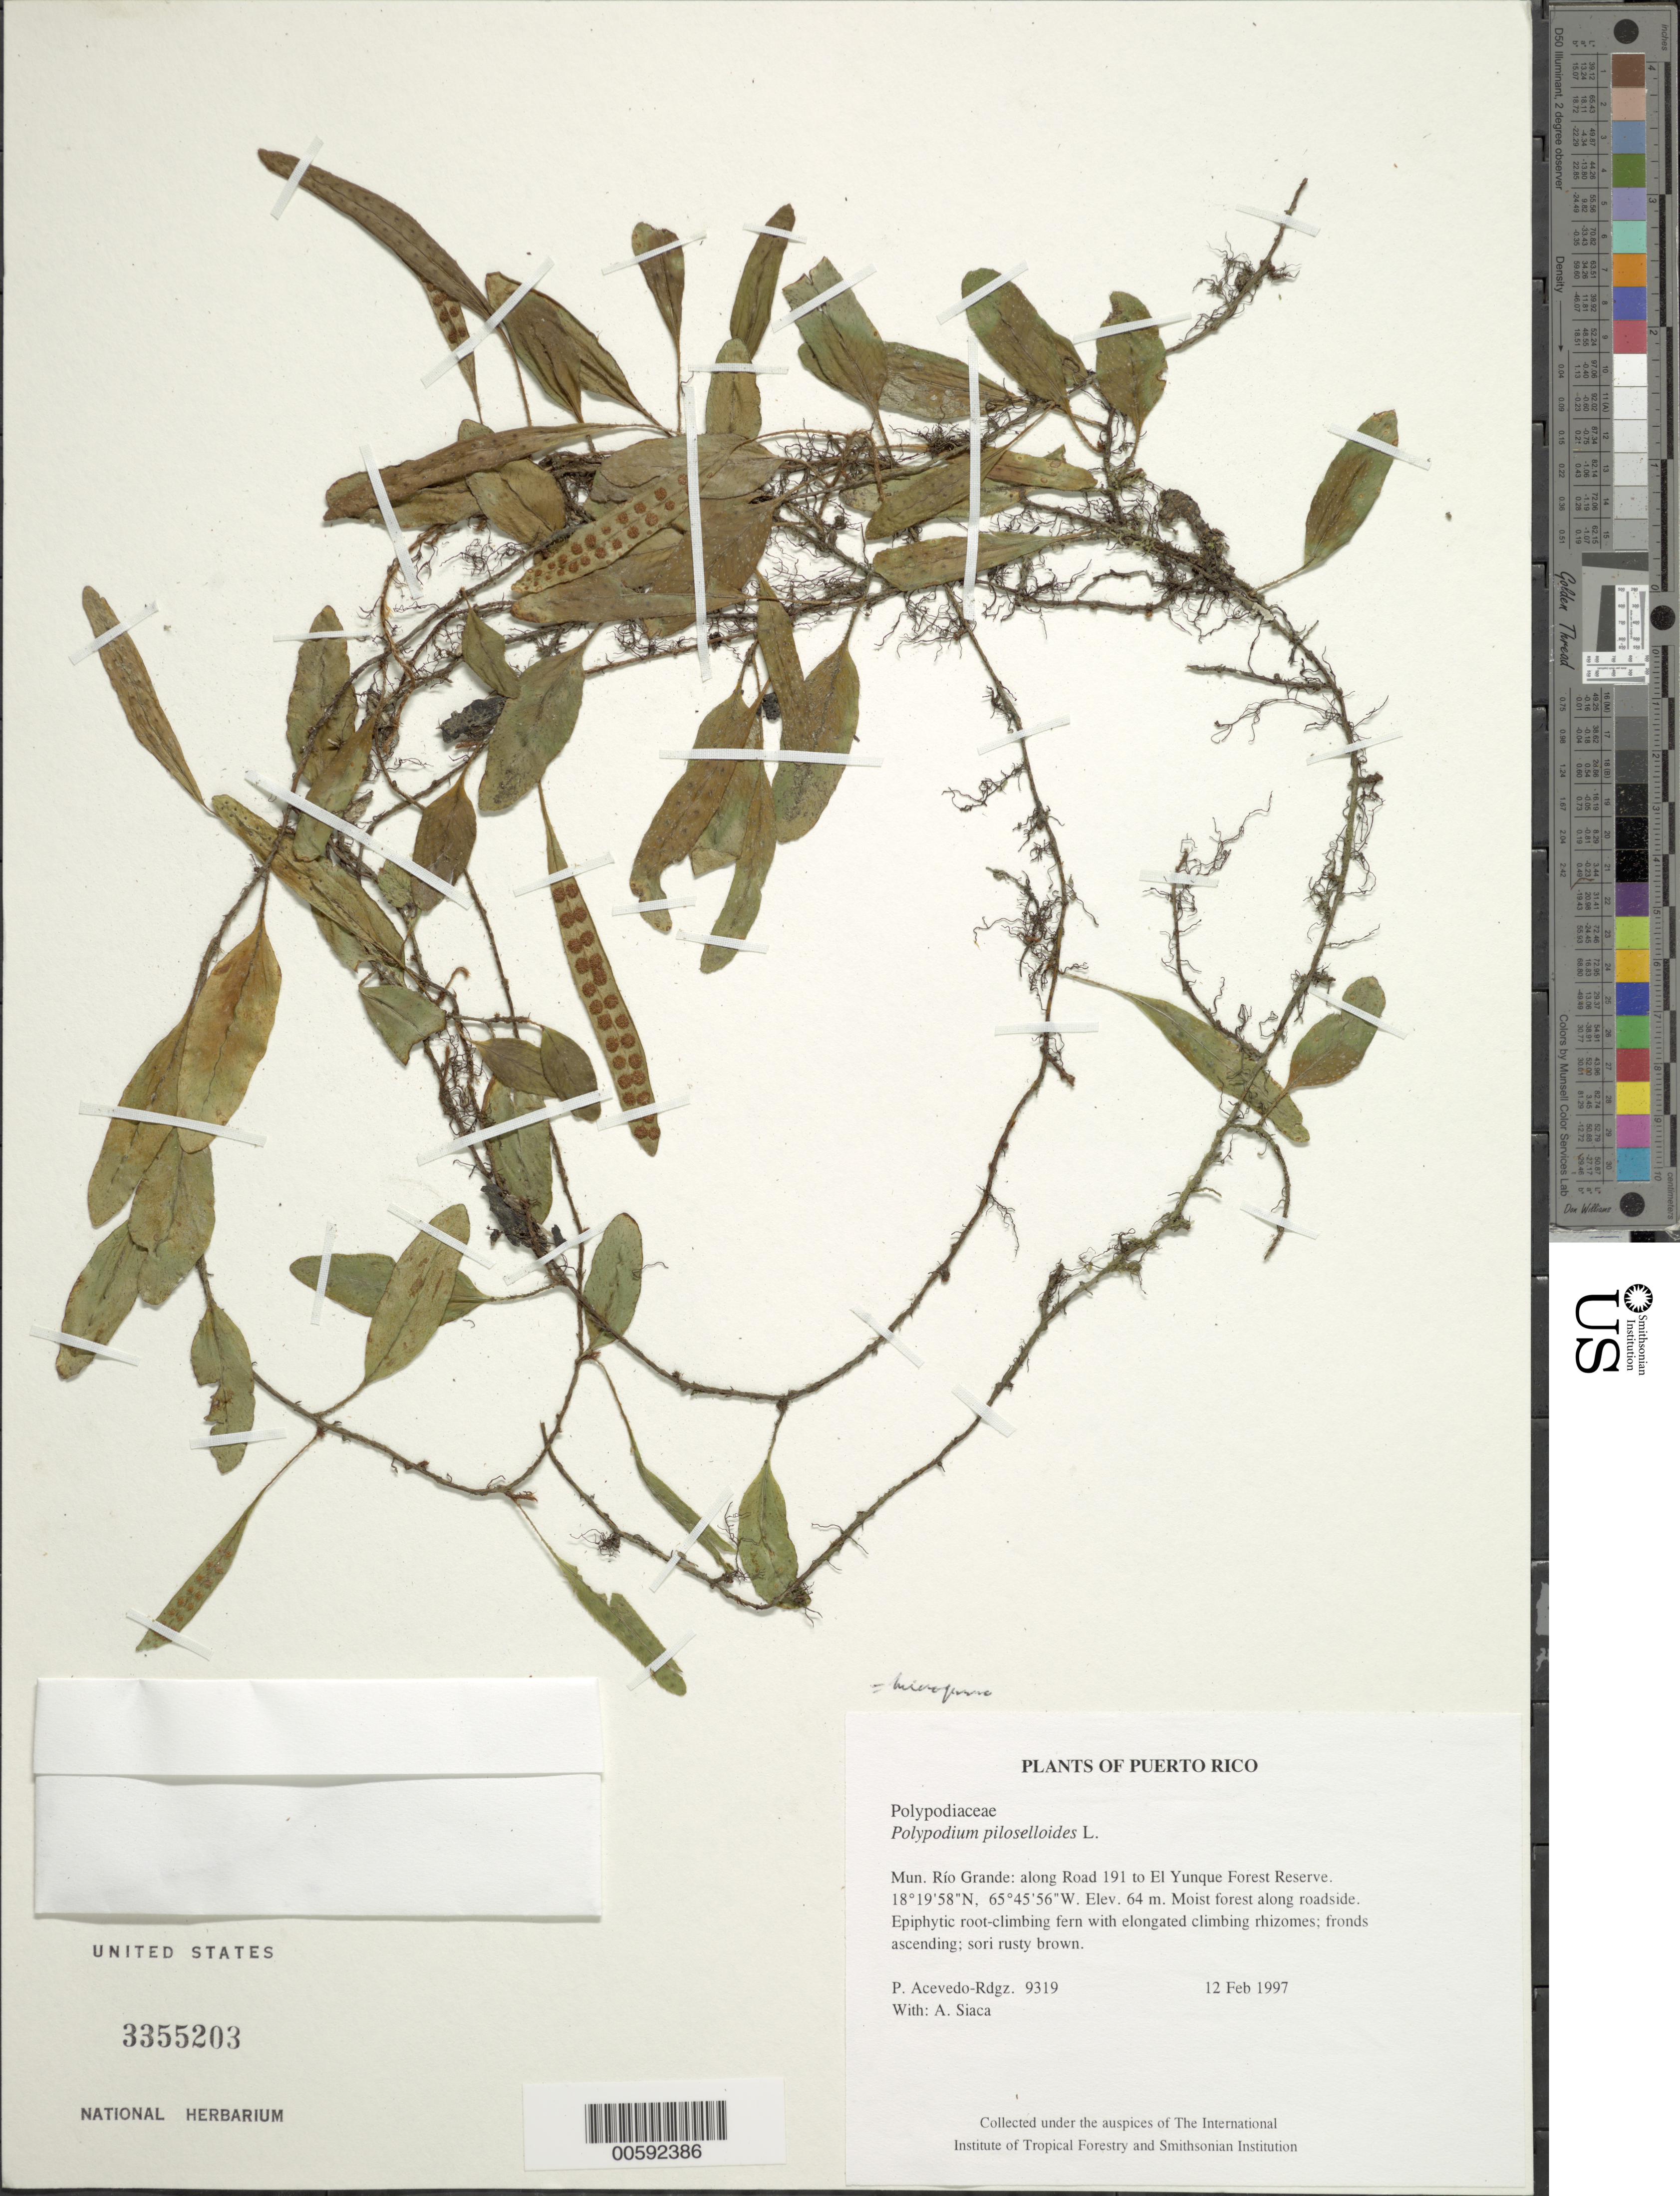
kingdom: Plantae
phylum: Tracheophyta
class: Polypodiopsida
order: Polypodiales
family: Polypodiaceae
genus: Microgramma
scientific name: Microgramma piloselloides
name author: (L.) Copel.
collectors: P. Acevedo-Rodr. & A. Siaca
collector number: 9319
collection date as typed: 12 Feb 1997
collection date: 1997-02-12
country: Puerto Rico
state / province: Río Grande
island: Puerto Rico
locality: Río Grande: along Road 191 to El Yunque Forest Reserve.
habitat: Moist forest along roadside.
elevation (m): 64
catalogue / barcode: US 3355203